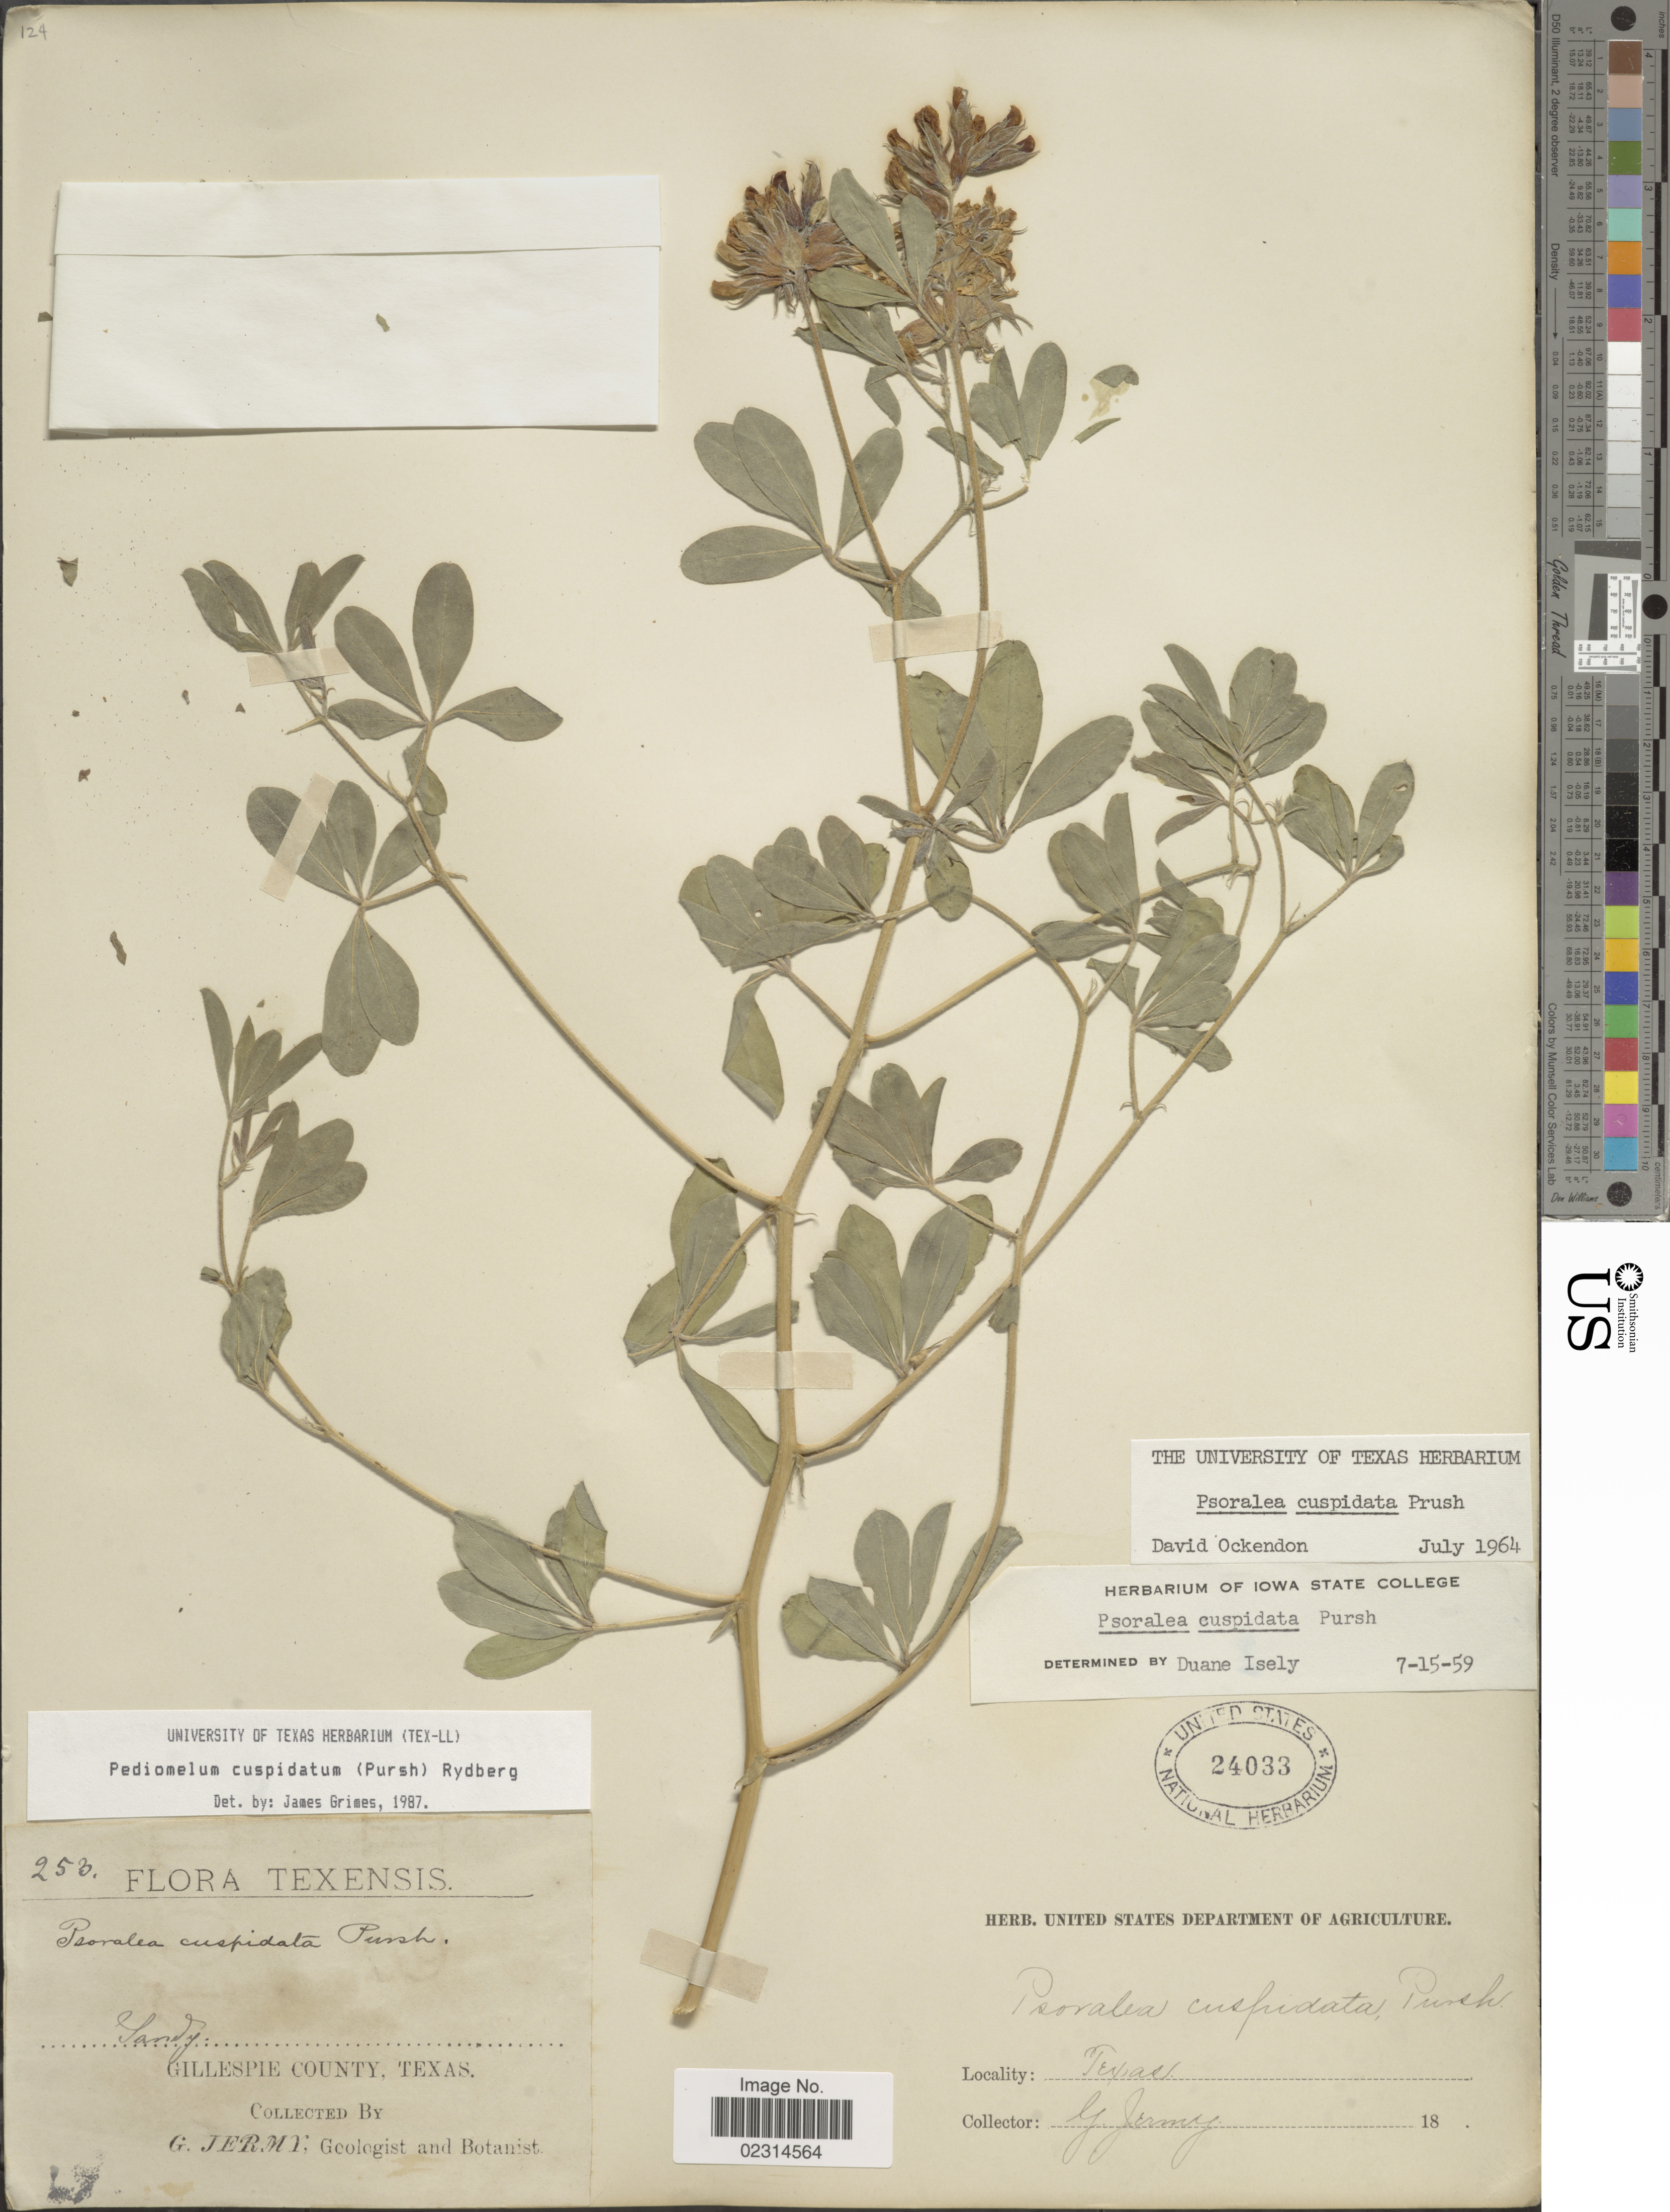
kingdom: Plantae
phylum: Tracheophyta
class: Magnoliopsida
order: Fabales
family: Fabaceae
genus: Pediomelum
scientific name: Pediomelum cuspidatum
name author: (Pursh) Rydb.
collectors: G. Jermy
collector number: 253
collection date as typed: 18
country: United States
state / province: Texas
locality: Sandy, Gillespie County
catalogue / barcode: US 24033